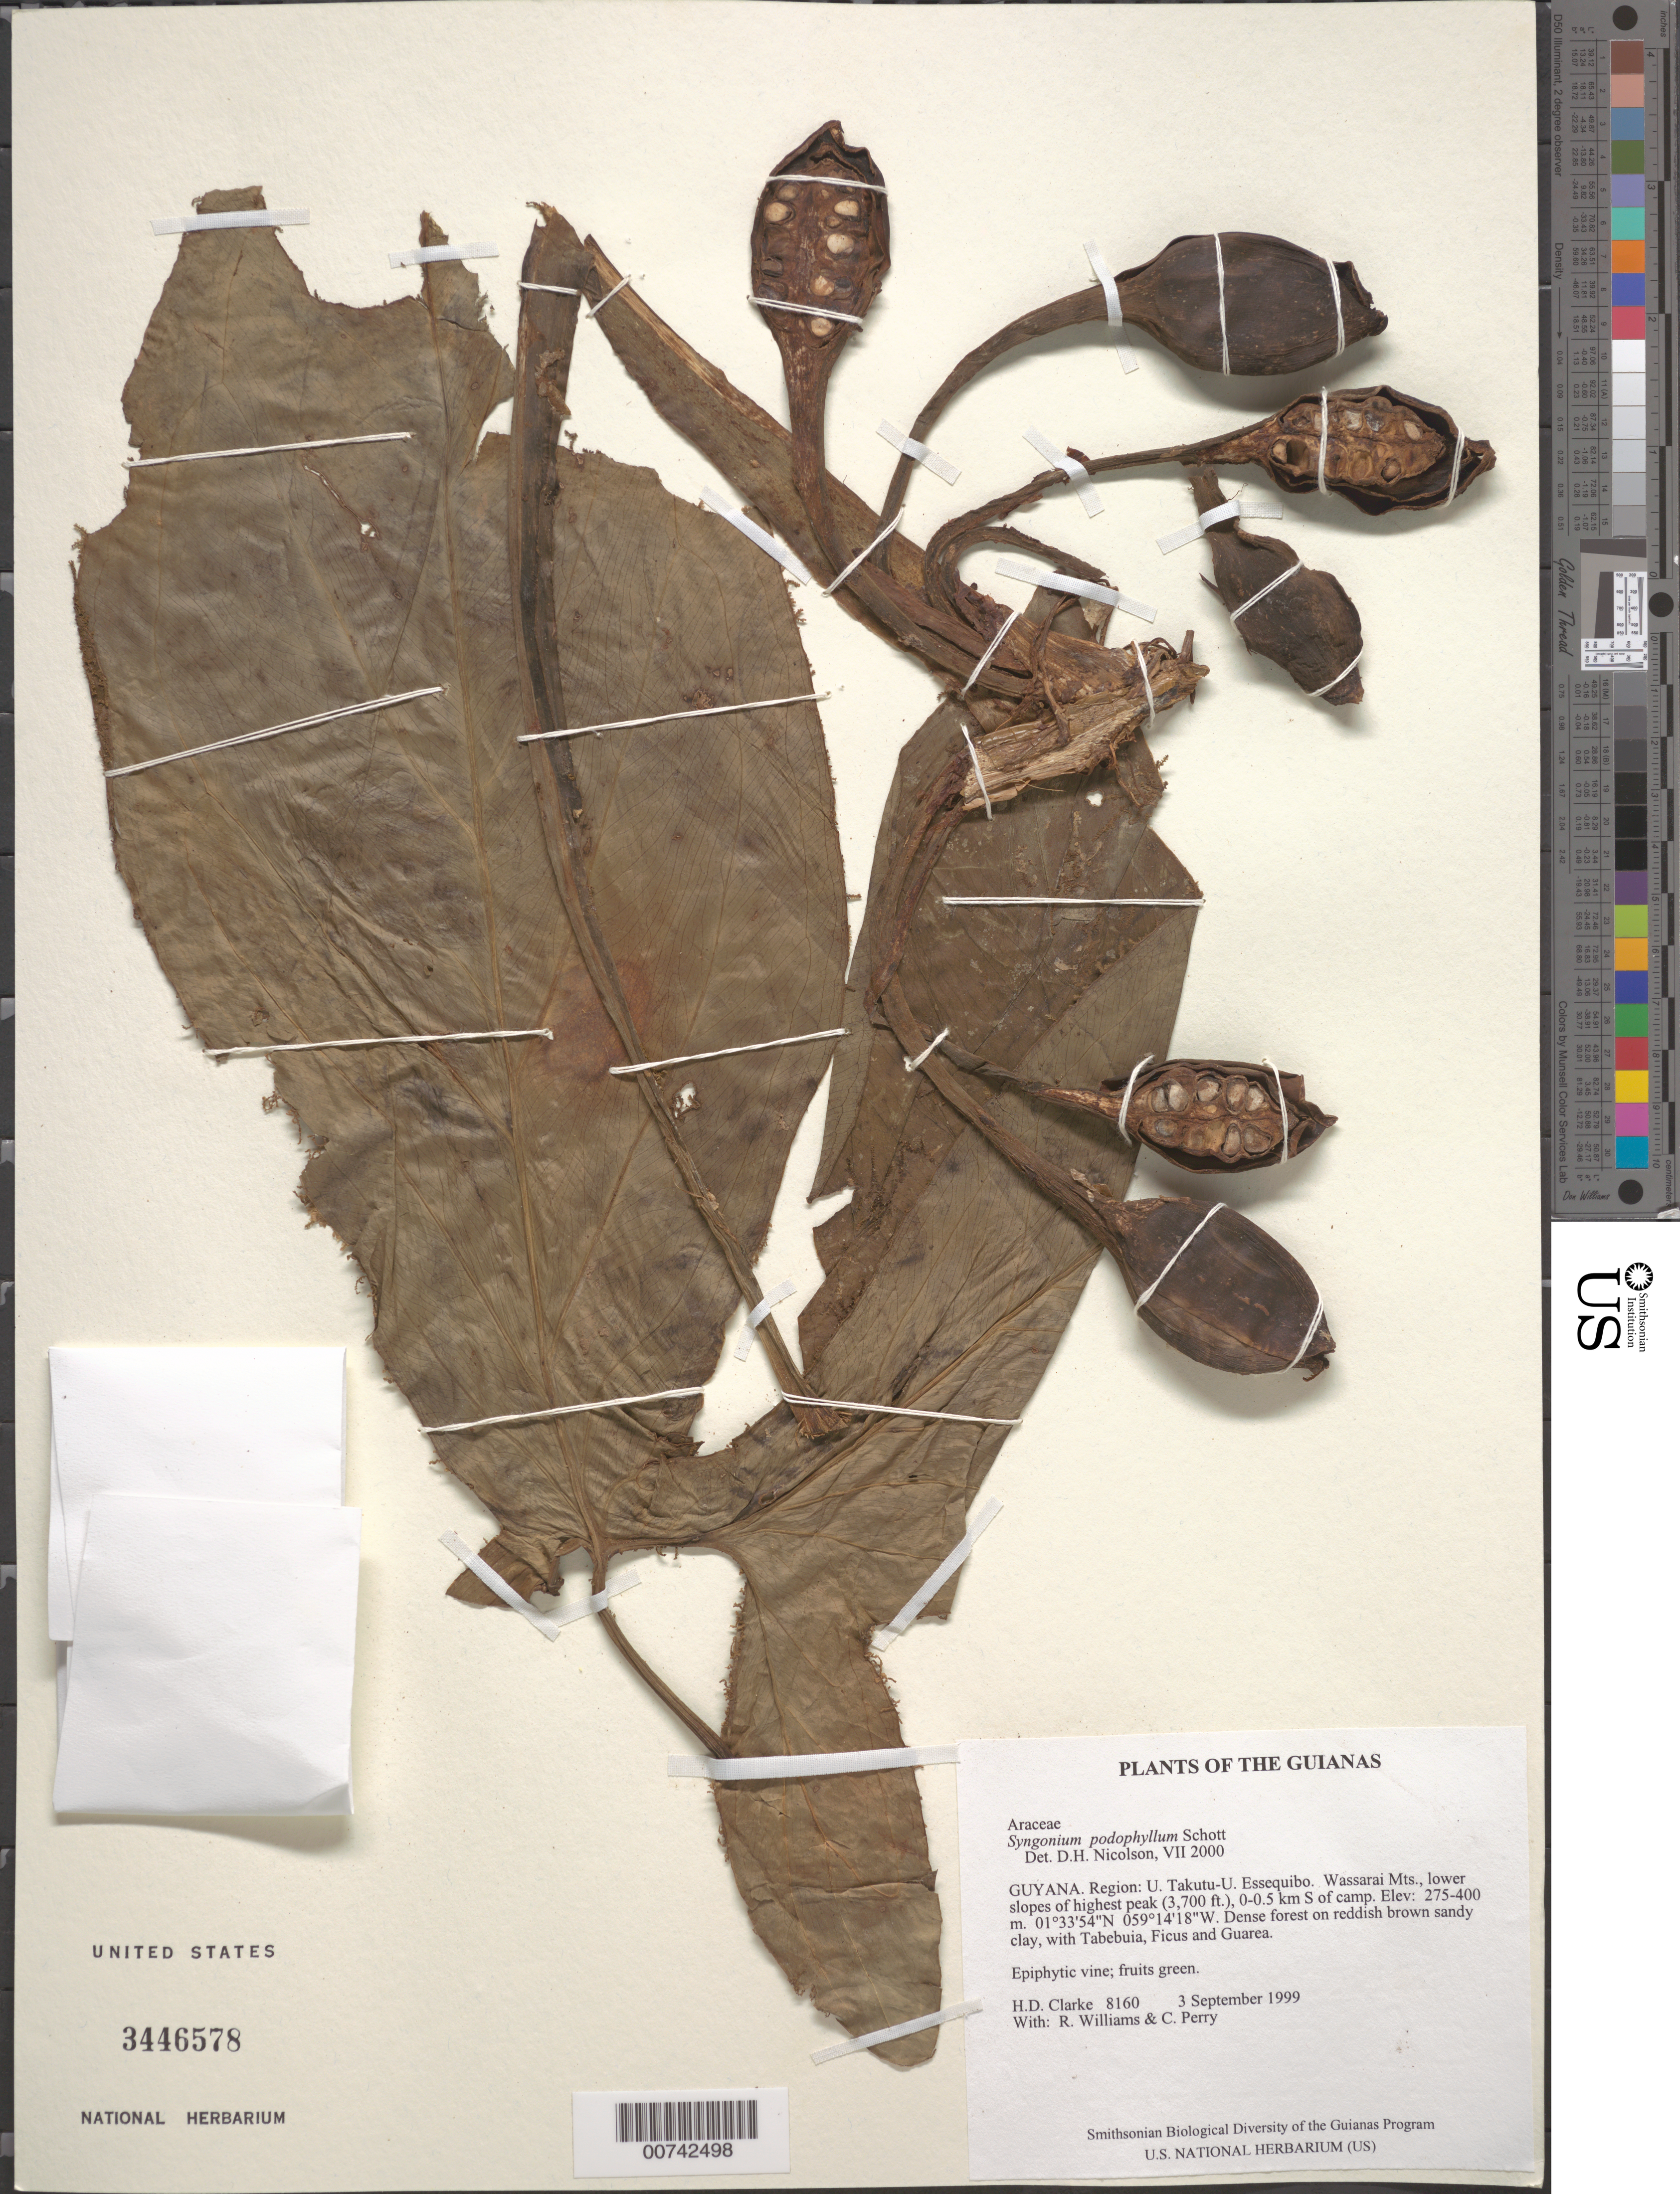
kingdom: Plantae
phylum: Tracheophyta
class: Liliopsida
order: Alismatales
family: Araceae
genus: Syngonium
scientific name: Syngonium podophyllum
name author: Schott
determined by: Nicolson, Dan H.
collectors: H. D. Clarke, R. Williams & C. Perry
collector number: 8160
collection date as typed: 3 September 1999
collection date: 1999-09-03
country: Guyana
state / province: U. Takutu-U. Essequibo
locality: Wassarai Mts., lower slopes of highest peak (3,700 ft.), 0-0.5 km S of camp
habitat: Dense forest on reddish brown sandy clay, with Tabebuia, Ficus and Guarea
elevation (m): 275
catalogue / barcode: US 3446578